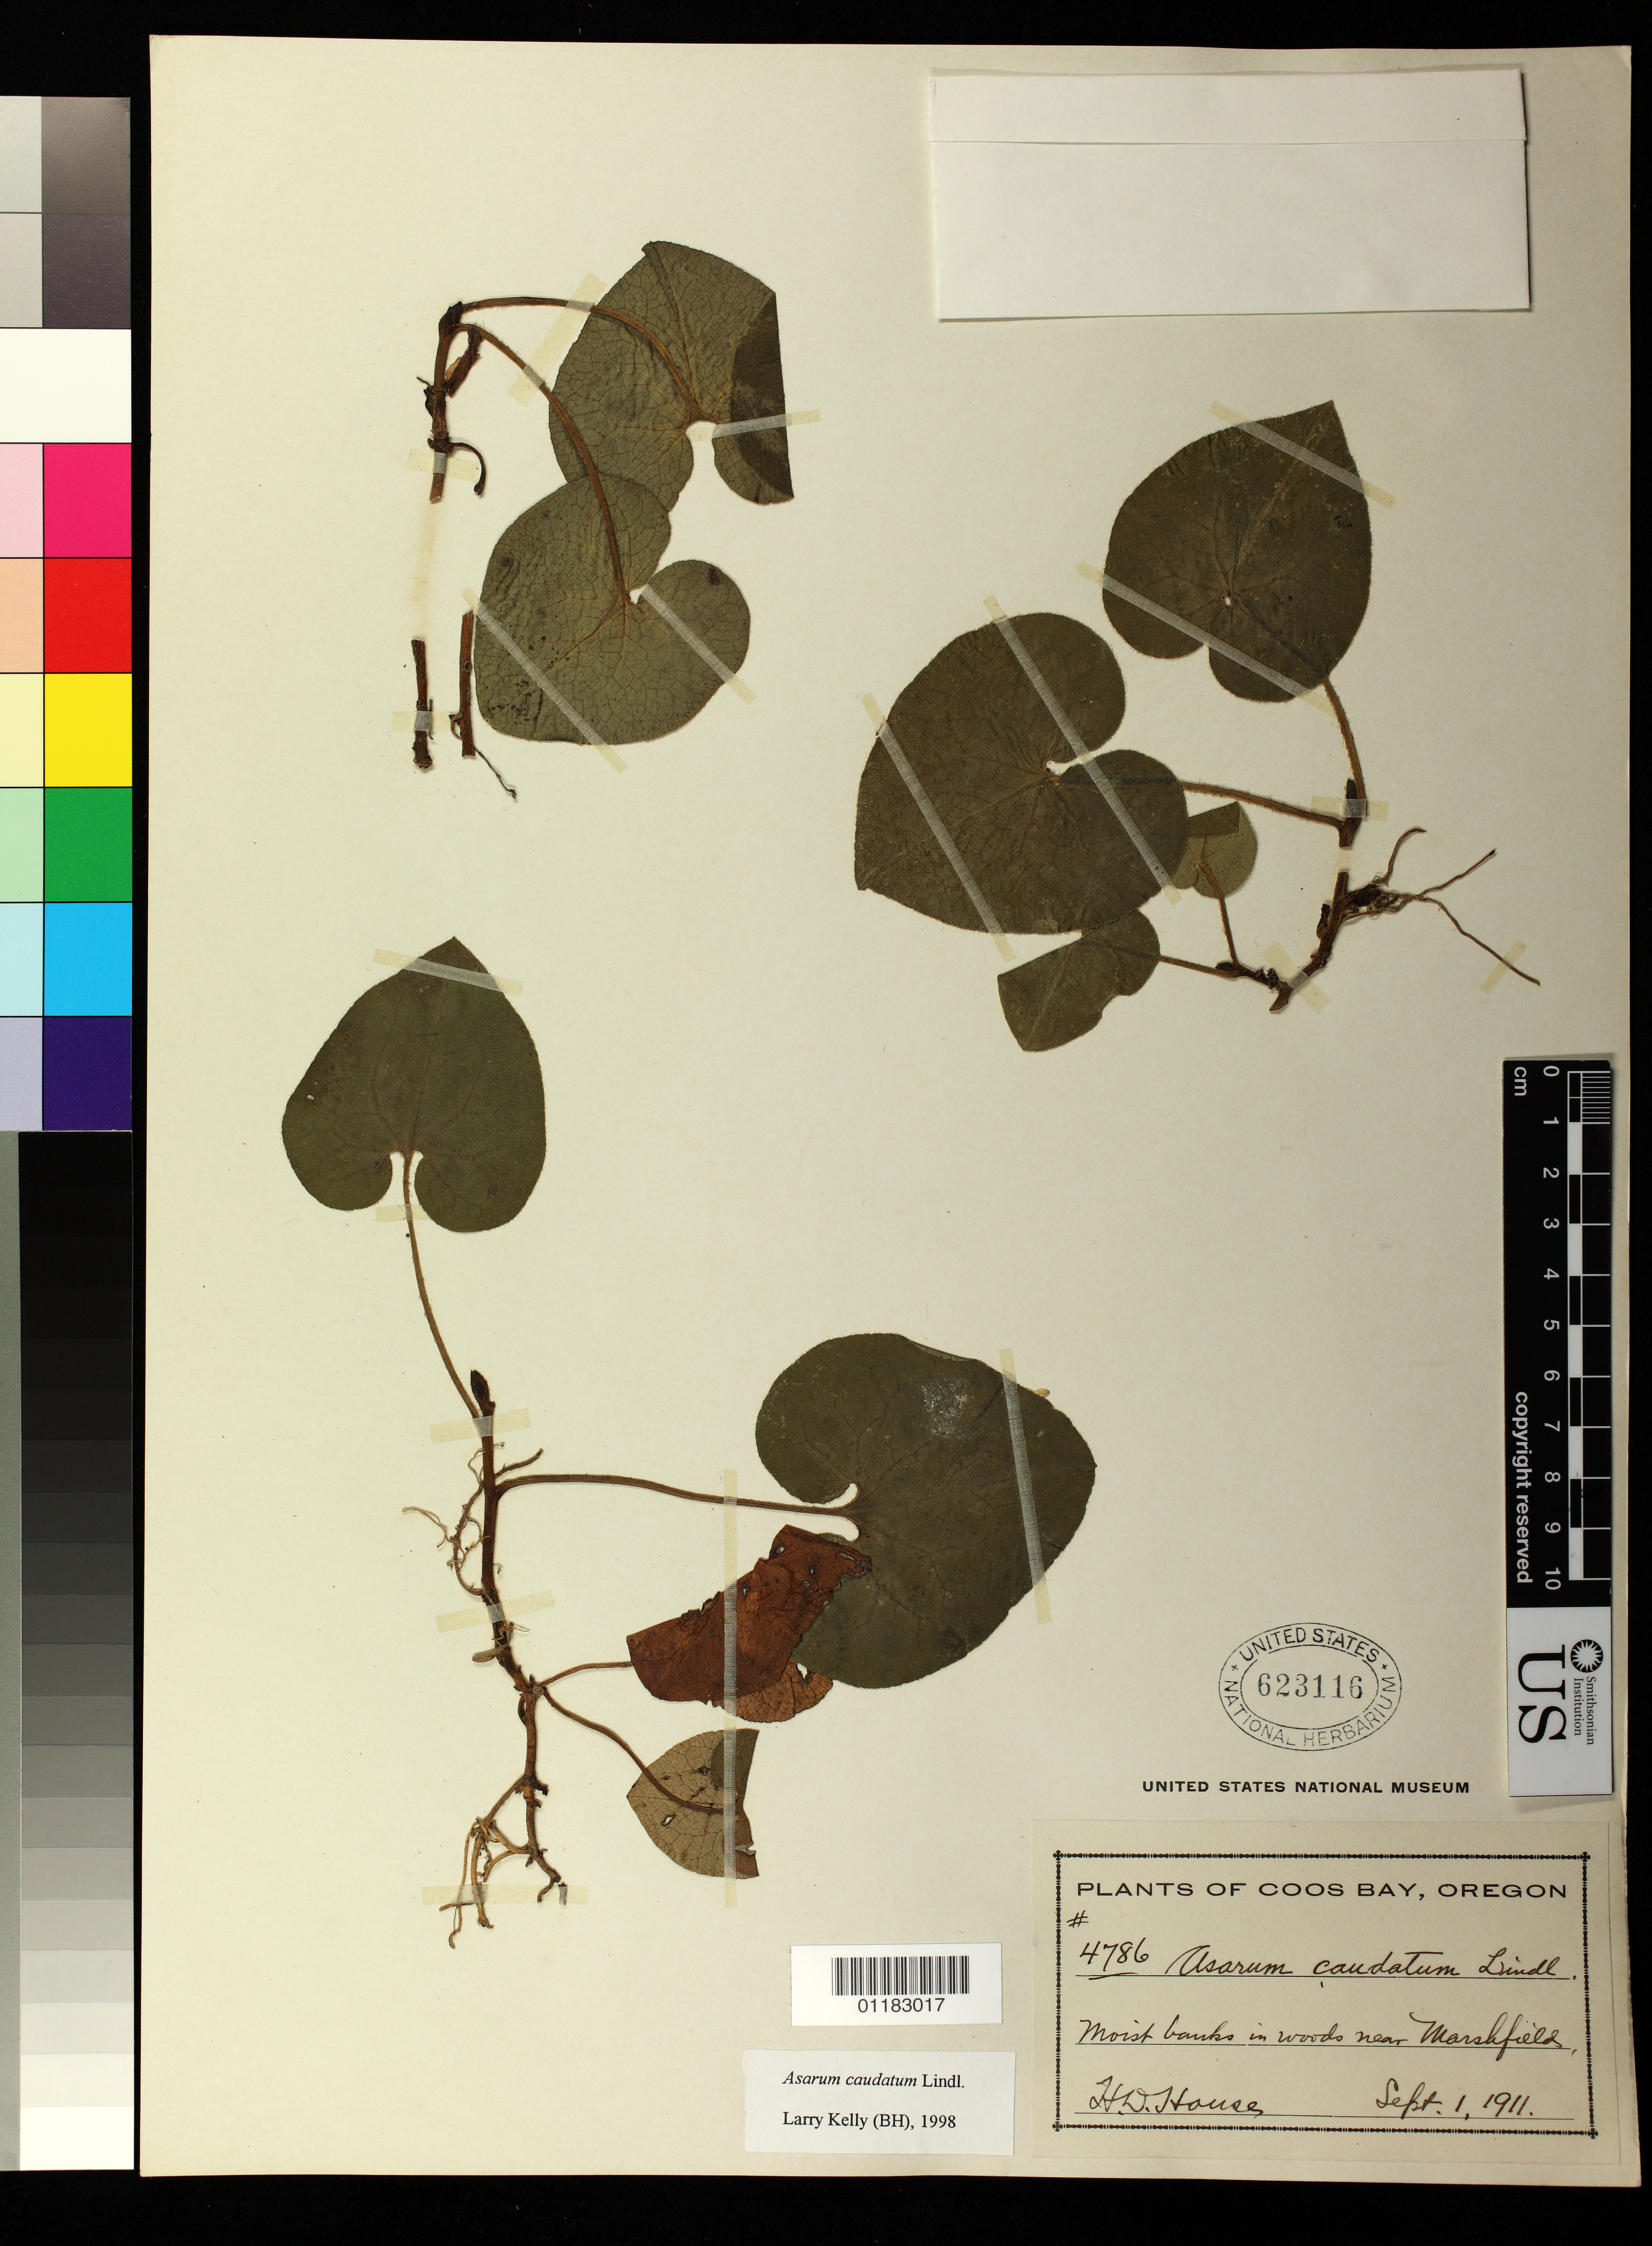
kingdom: Plantae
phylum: Tracheophyta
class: Magnoliopsida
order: Piperales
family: Aristolochiaceae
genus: Asarum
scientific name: Asarum caudatum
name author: Lindl.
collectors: H. D. House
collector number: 4786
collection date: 1911-09-01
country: United States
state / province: Oregon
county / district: Coos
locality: Vicinity of Coos Bay, Marshfield, Coos County.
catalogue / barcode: US 623116